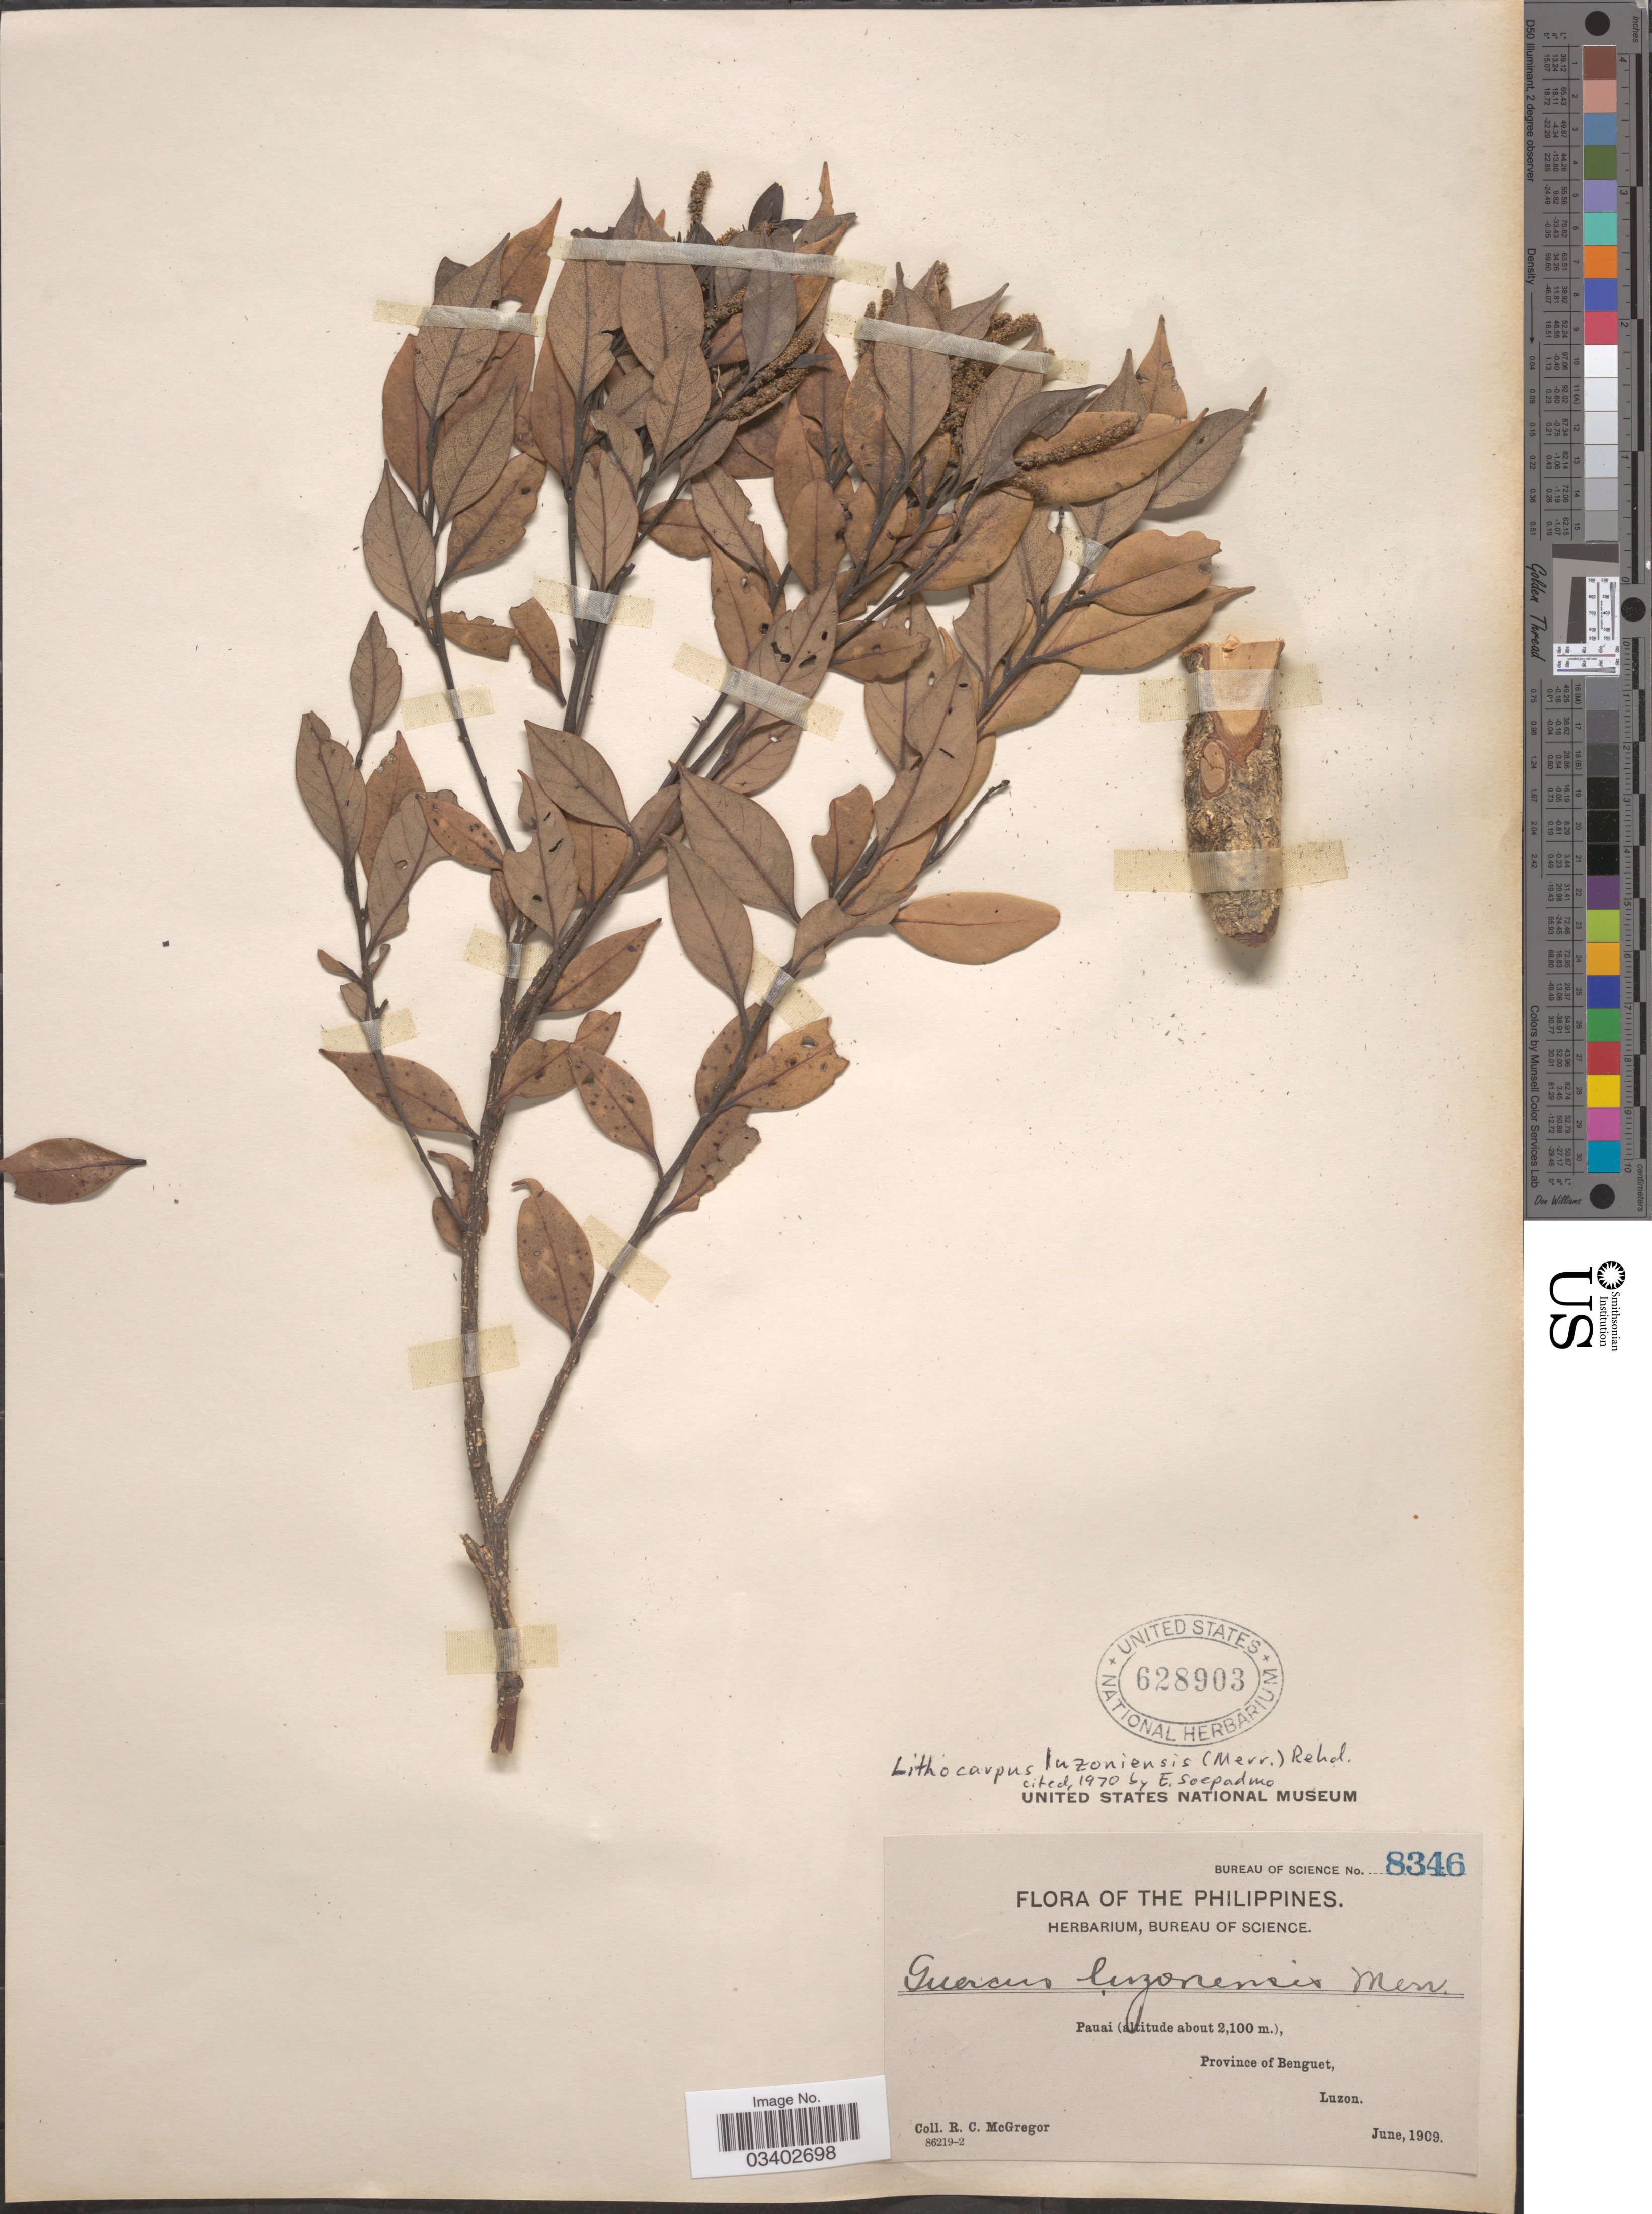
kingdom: Plantae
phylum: Tracheophyta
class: Magnoliopsida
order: Fagales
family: Fagaceae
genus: Lithocarpus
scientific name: Lithocarpus luzoniensis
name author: (Walter) Rehder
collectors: R. C. McGregor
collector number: Bureau of Science 8346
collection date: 1909-06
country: Philippines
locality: Pauai, Province of Benguet, Luzon.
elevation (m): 2100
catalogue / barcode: US 628903